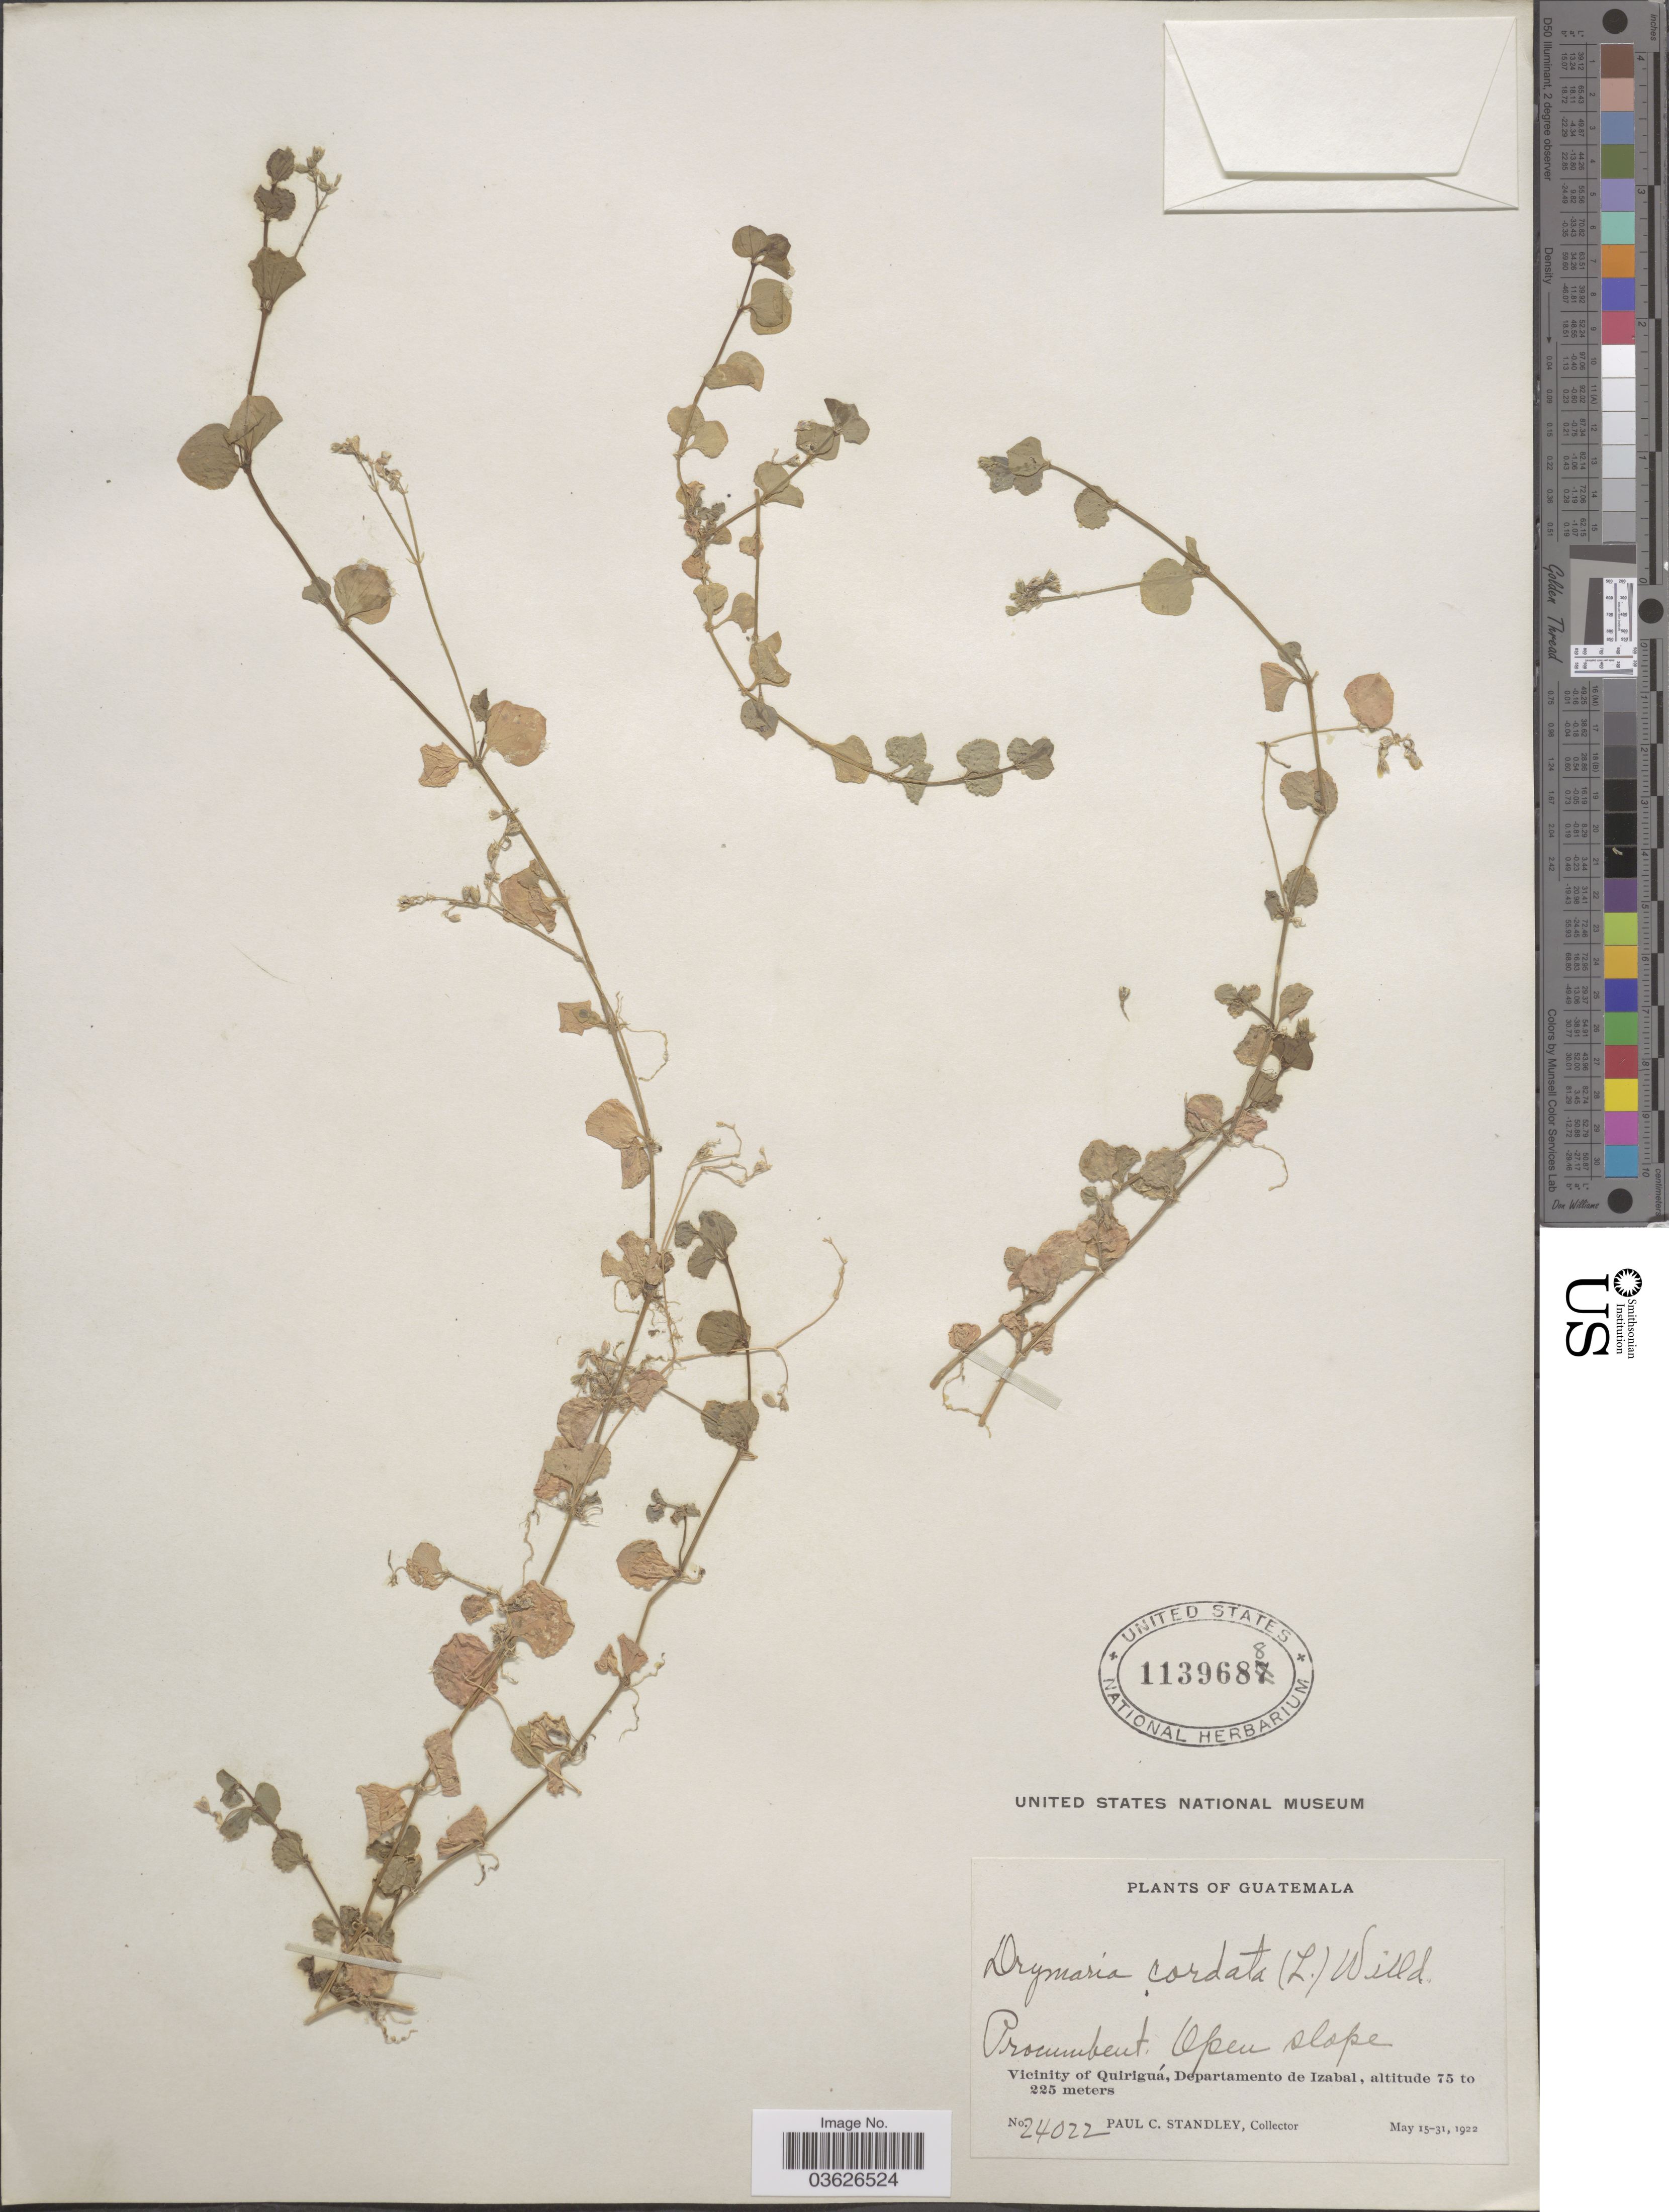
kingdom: Plantae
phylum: Tracheophyta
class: Magnoliopsida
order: Caryophyllales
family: Caryophyllaceae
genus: Drymaria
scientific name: Drymaria cordata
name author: (L.) Willd. ex Schult.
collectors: P. C. Standley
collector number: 24022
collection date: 1922-05-15/1922-05-31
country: Guatemala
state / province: Izabal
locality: Vicinity of Quiriguá, Departamento de Izabal.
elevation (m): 75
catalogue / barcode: US 1139688